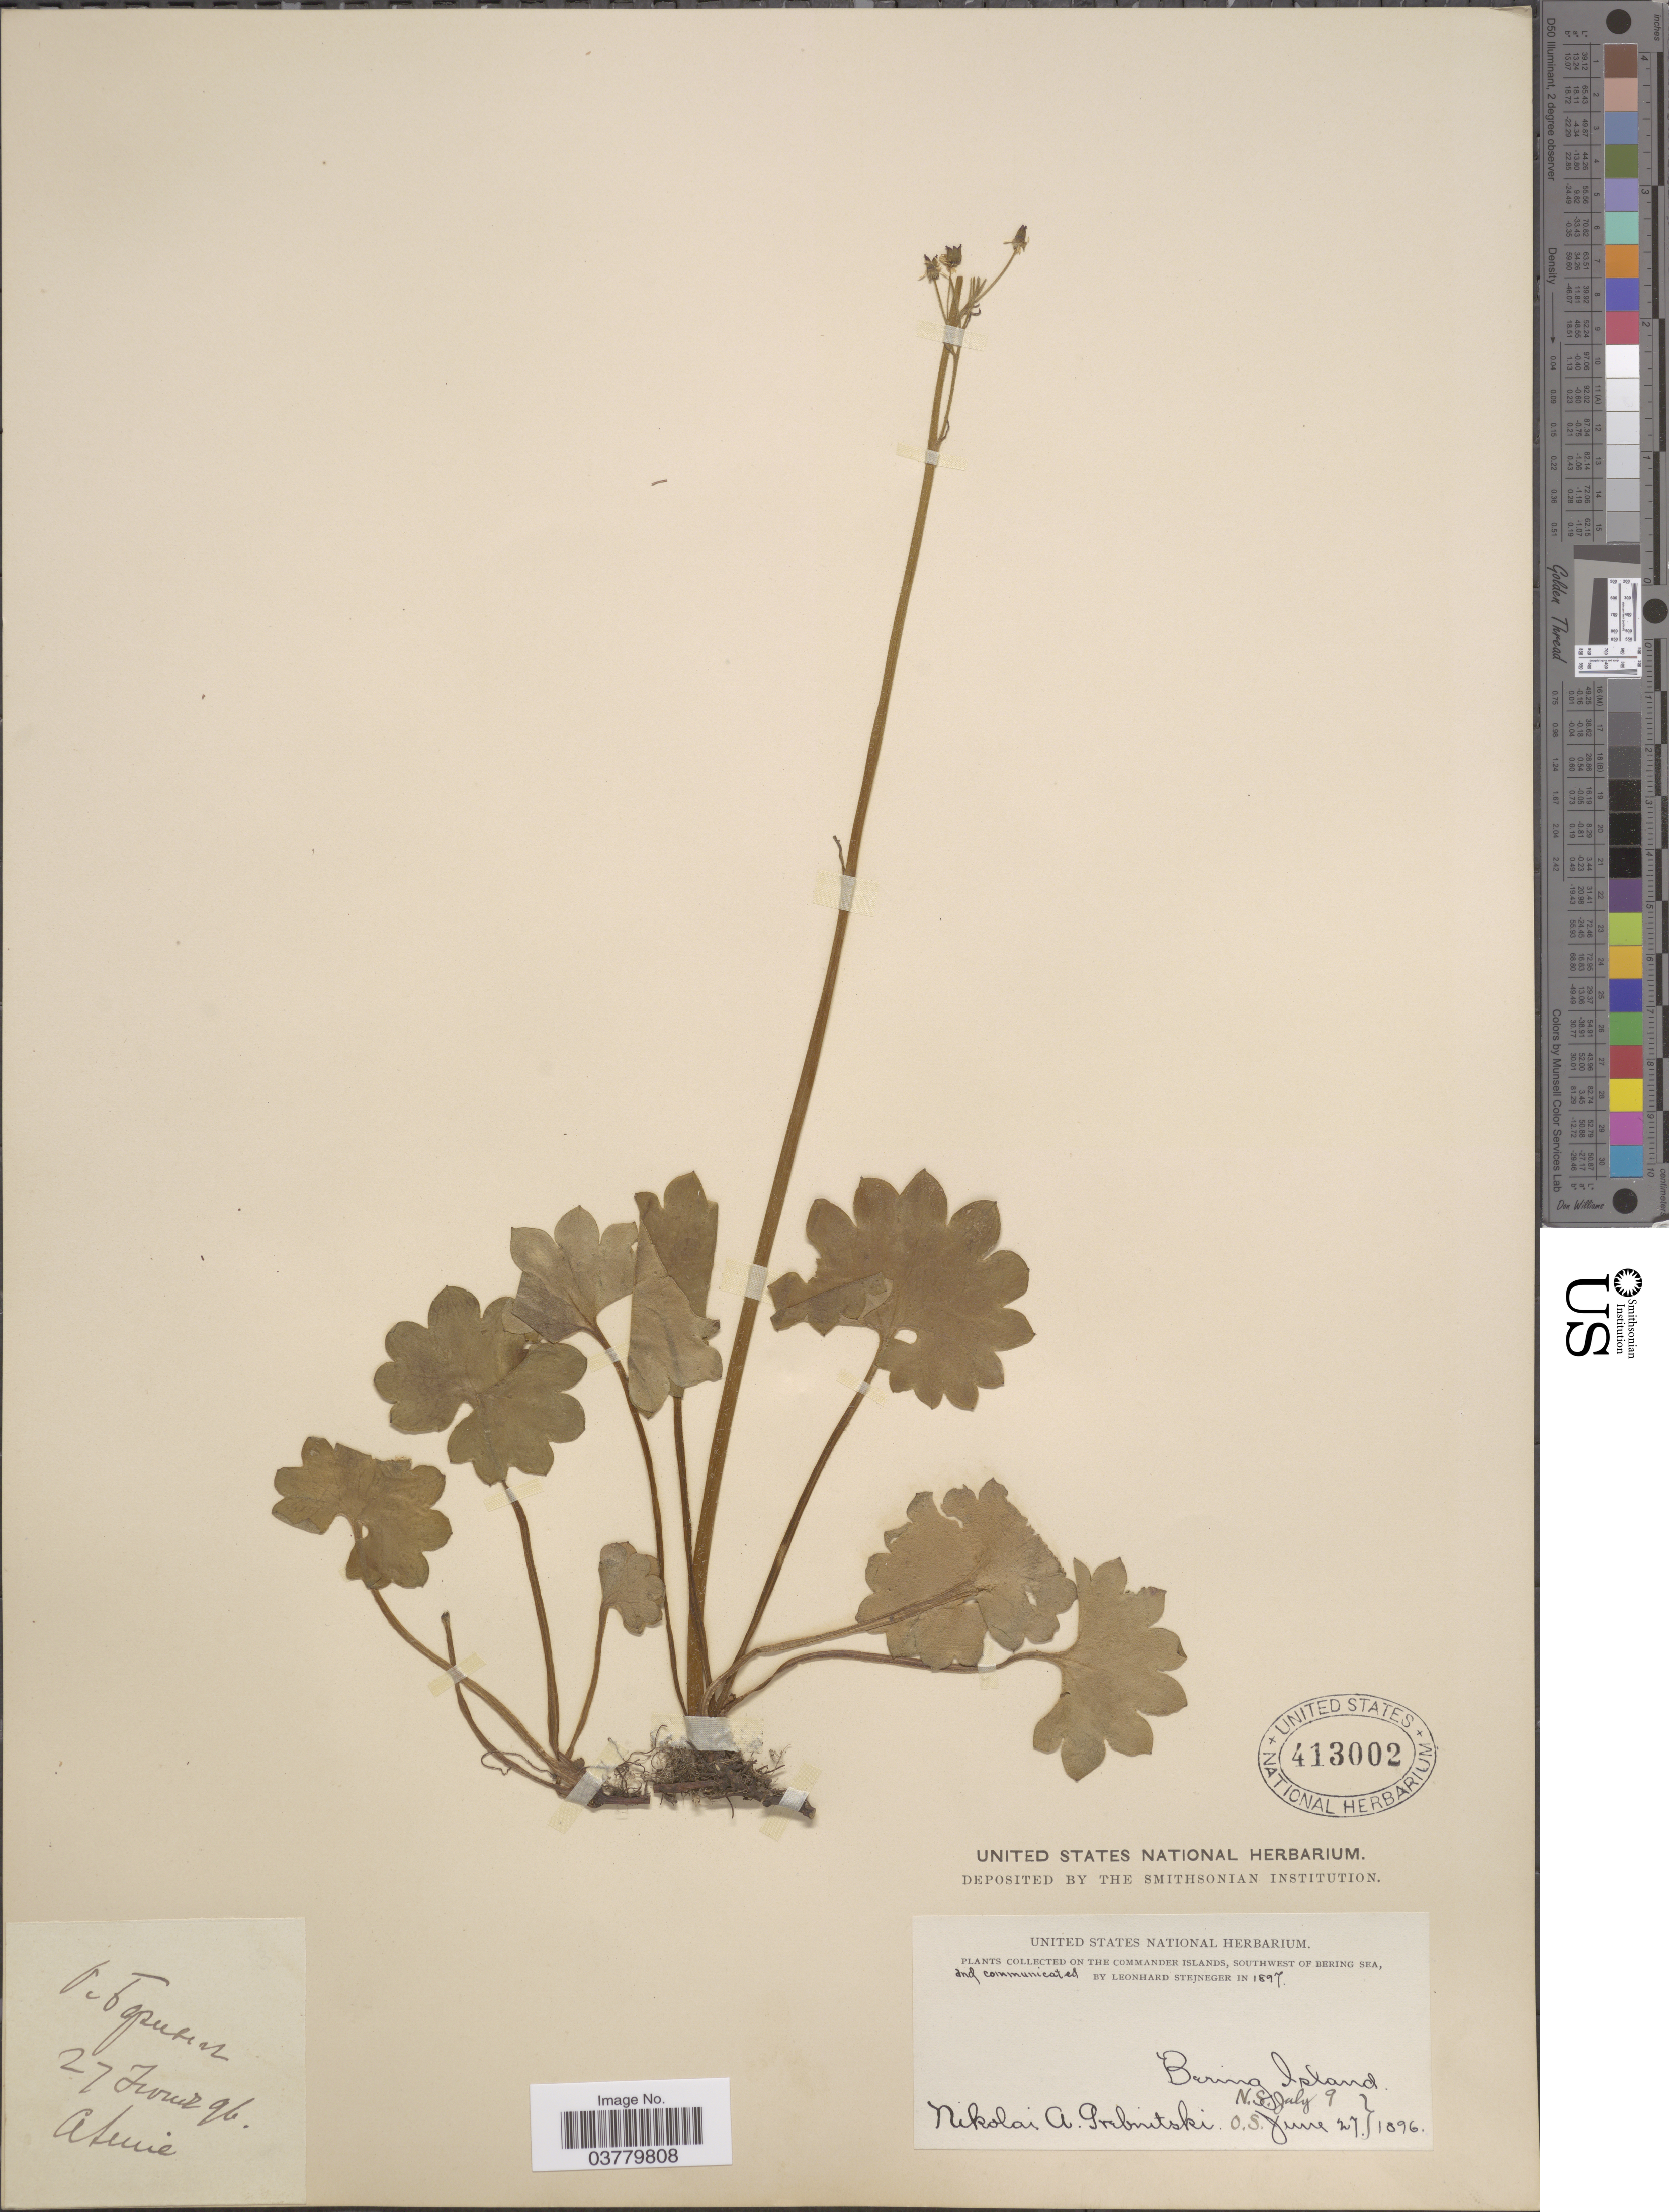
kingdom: Plantae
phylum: Tracheophyta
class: Magnoliopsida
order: Saxifragales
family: Saxifragaceae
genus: Micranthes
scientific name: Micranthes nelsoniana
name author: (D. Don) Small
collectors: N. Grebritski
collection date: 1896-06-27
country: Russian Federation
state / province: Kamchatka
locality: On the Commander Islands, Southwest of Bering Sea. Bering Island.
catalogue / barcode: US 413002